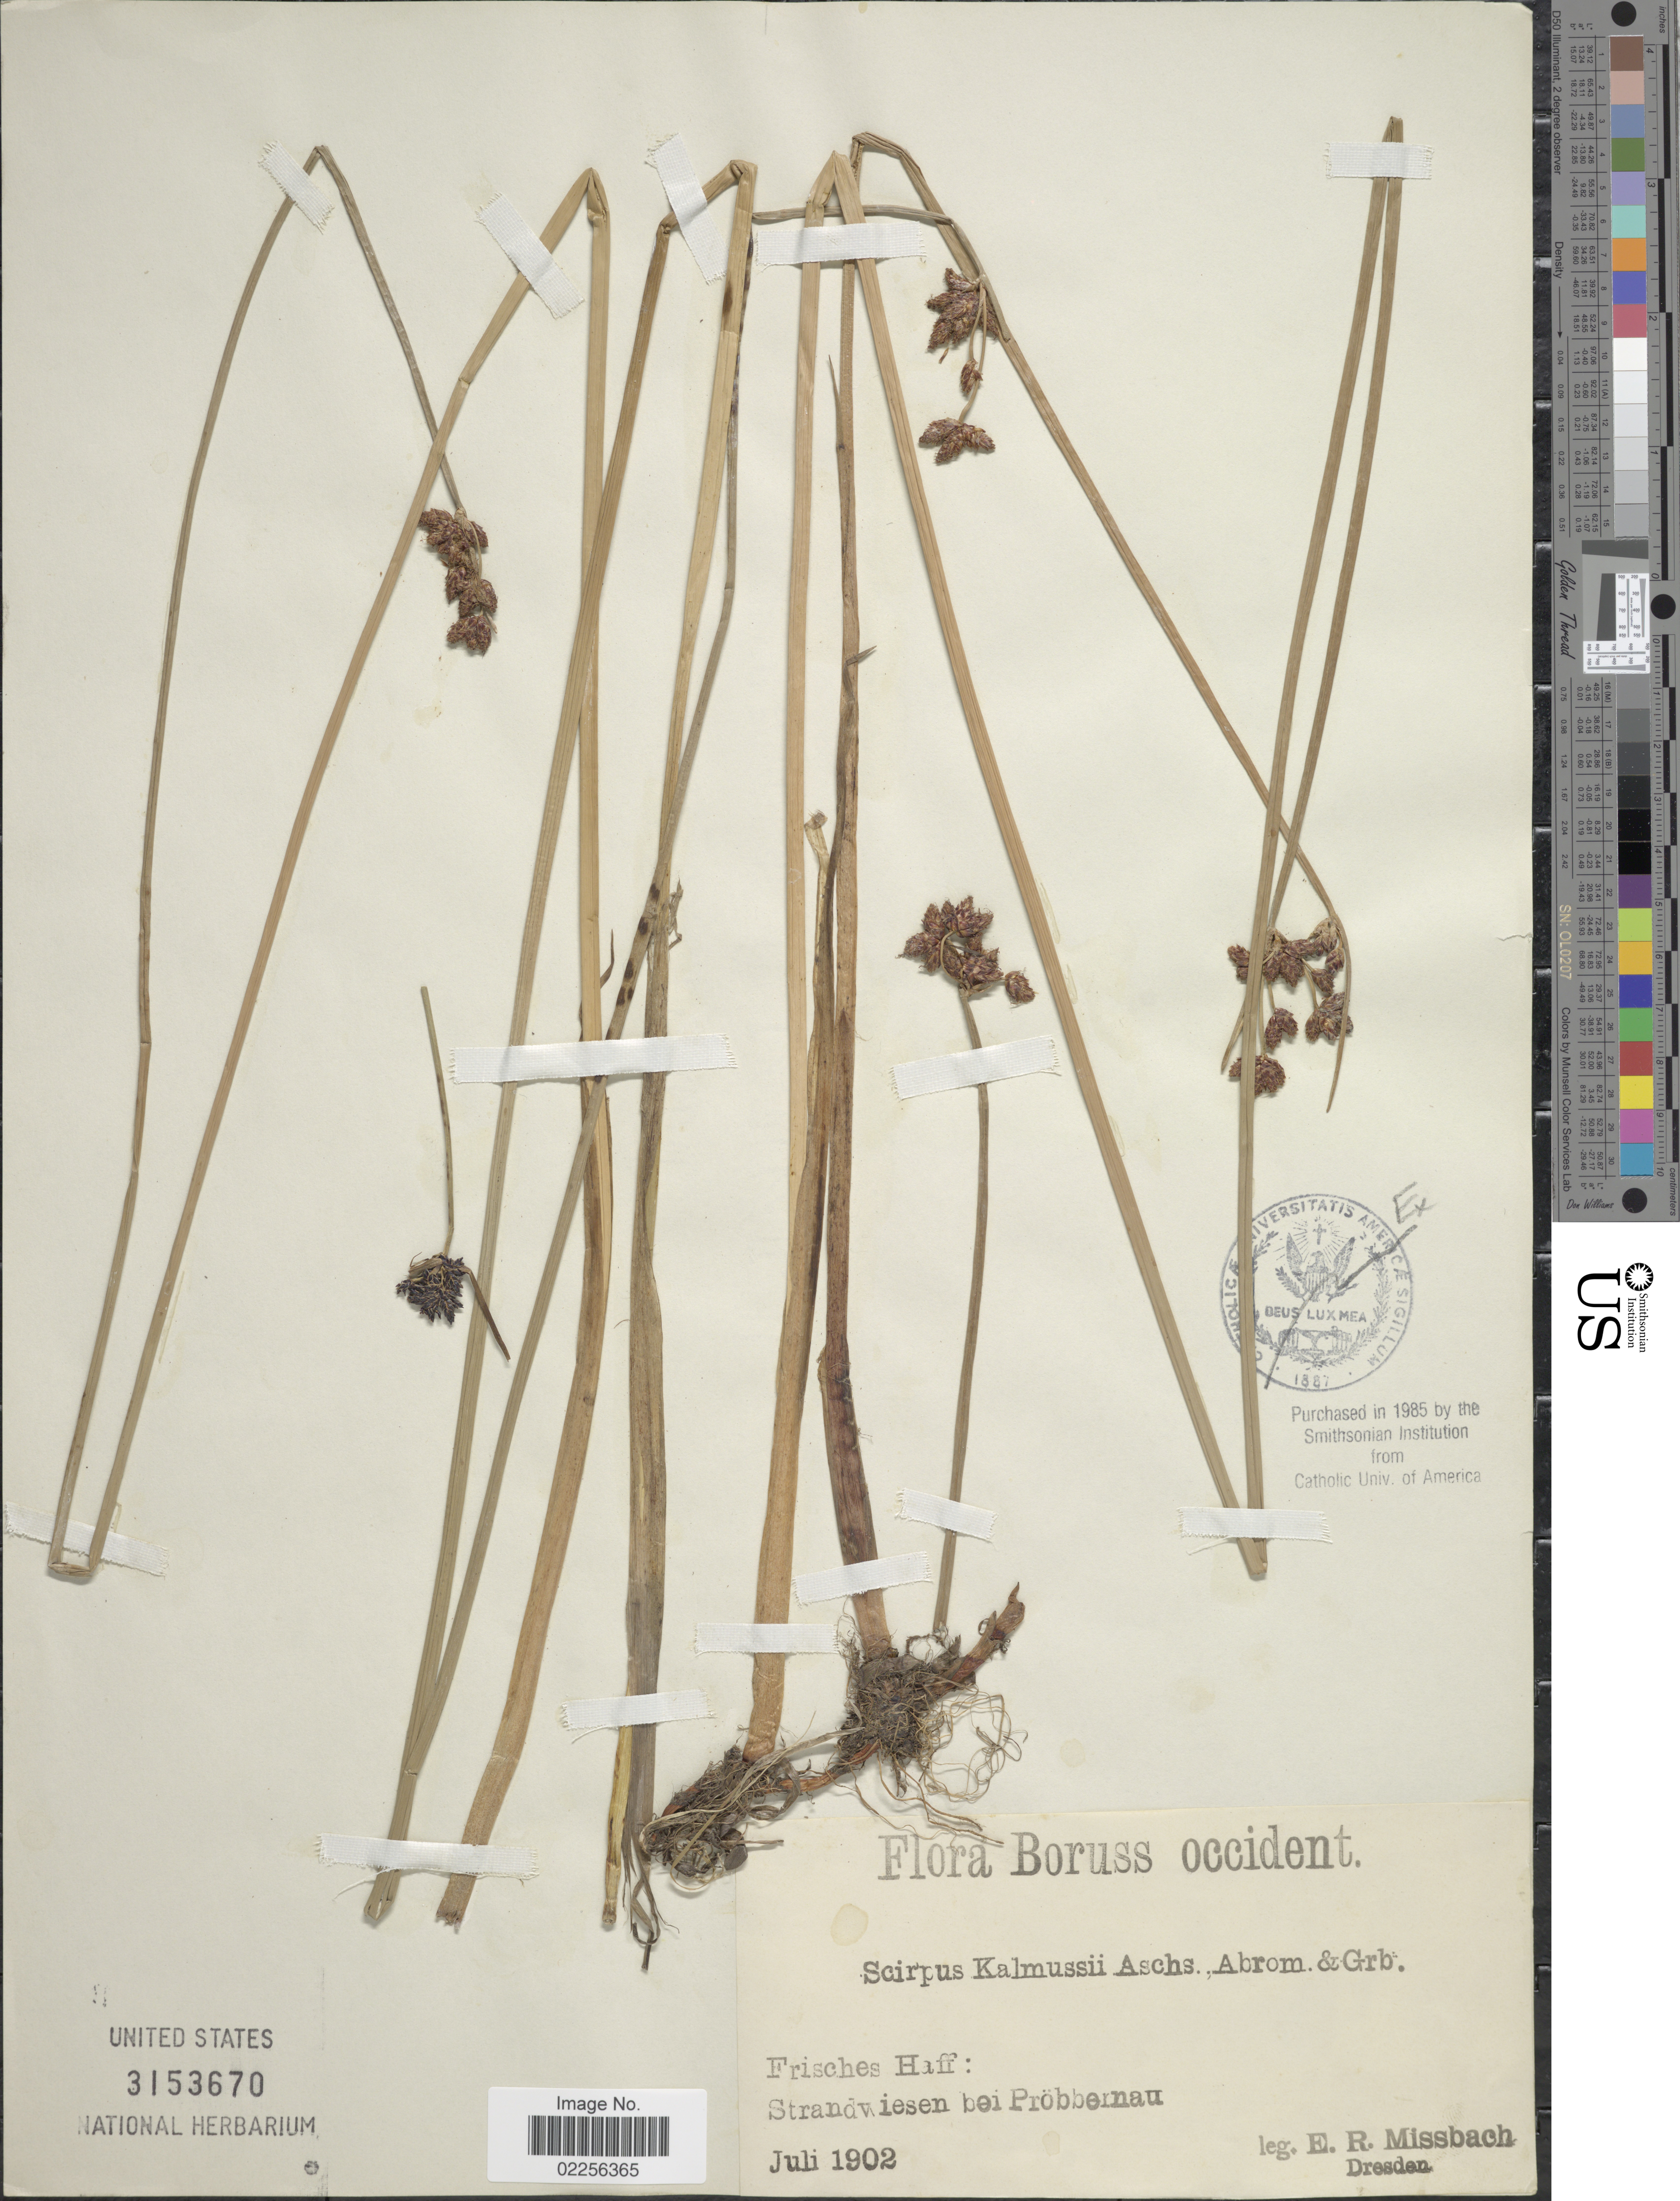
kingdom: Plantae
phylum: Tracheophyta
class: Liliopsida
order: Poales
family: Cyperaceae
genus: Schoenoplectus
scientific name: Schoenoplectus x carinatus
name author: (Sm.) Palla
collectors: E. Missbach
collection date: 1902-07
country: Poland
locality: Boruss occident, Frisches Haff: Strandwiesen bei Pröbbernau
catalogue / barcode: US 3153670